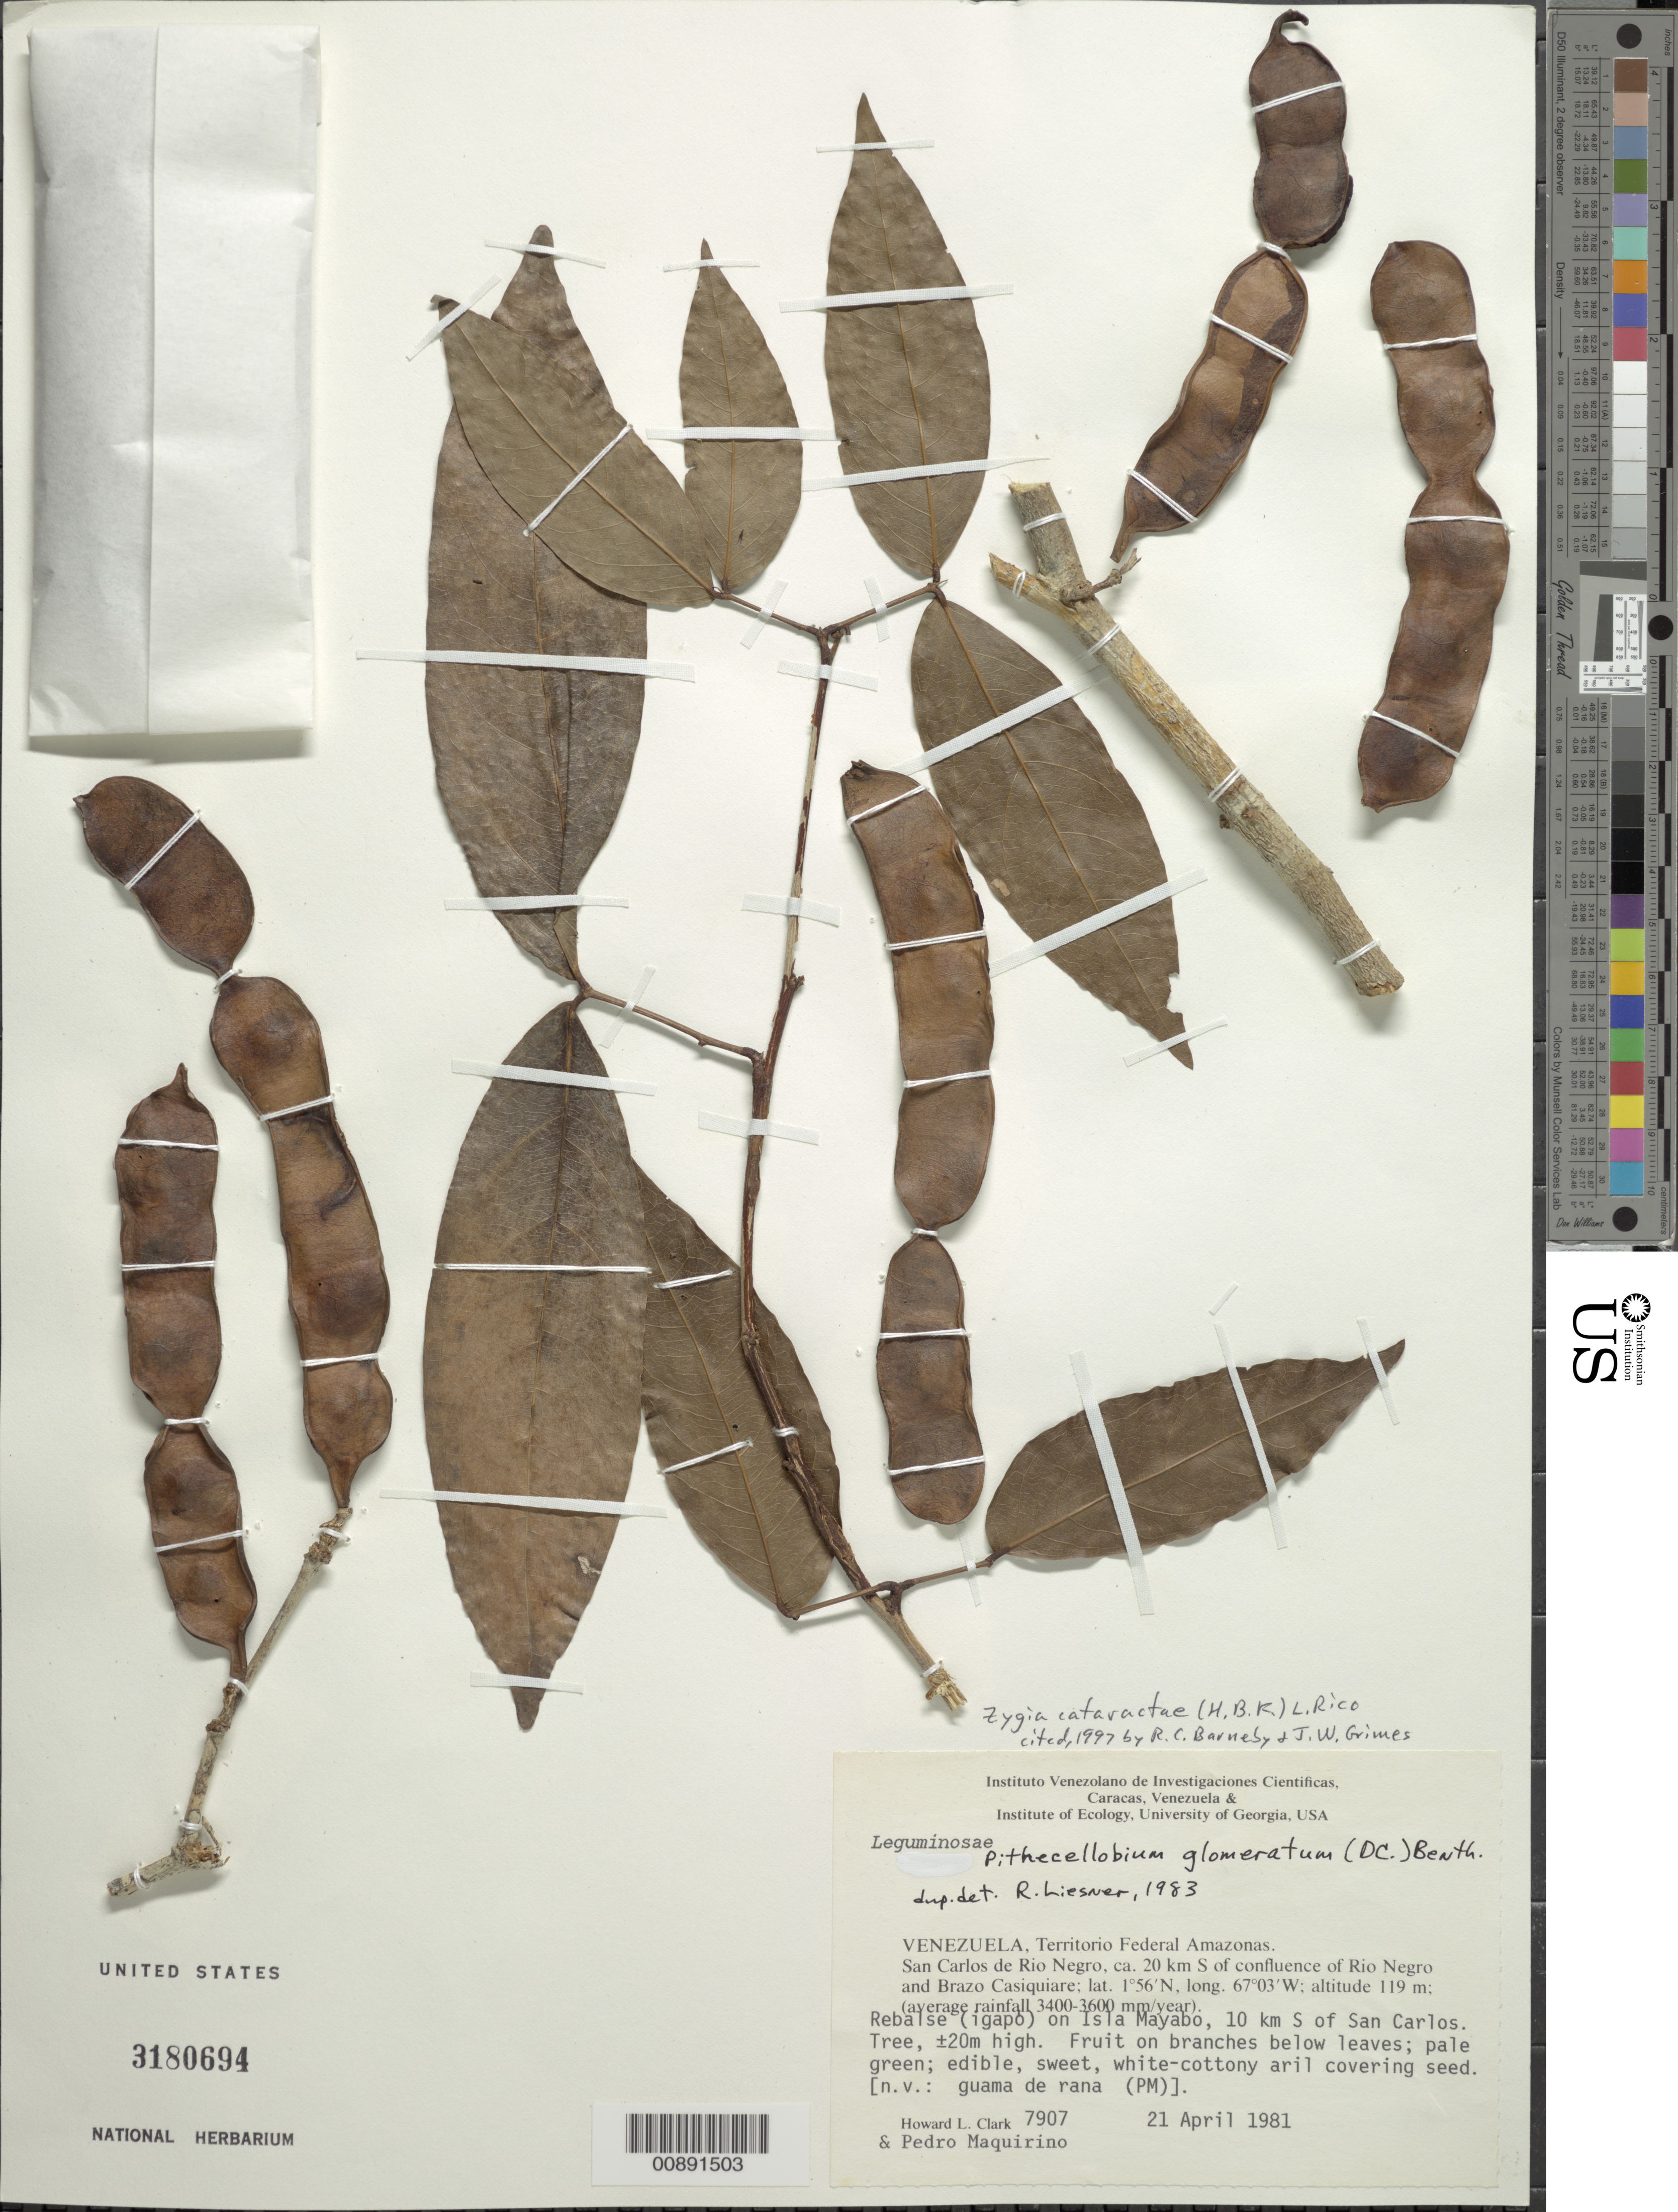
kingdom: Plantae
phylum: Tracheophyta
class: Magnoliopsida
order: Fabales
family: Fabaceae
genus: Zygia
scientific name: Zygia cataractae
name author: (Kunth) L. Rico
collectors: H. L. Clark & P. Maquirino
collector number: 7907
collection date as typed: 21-Apr-81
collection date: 1981-04-21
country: Venezuela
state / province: Amazonas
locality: San Carlos de Río Negro, 10 km S, Isla Mayabo; ca. 20 km S of confluence of Río Negro and Brazo Casiquiare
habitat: Rebalse (igapo); average rainfall 3400-3600mm/year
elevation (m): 119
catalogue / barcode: US 3180694